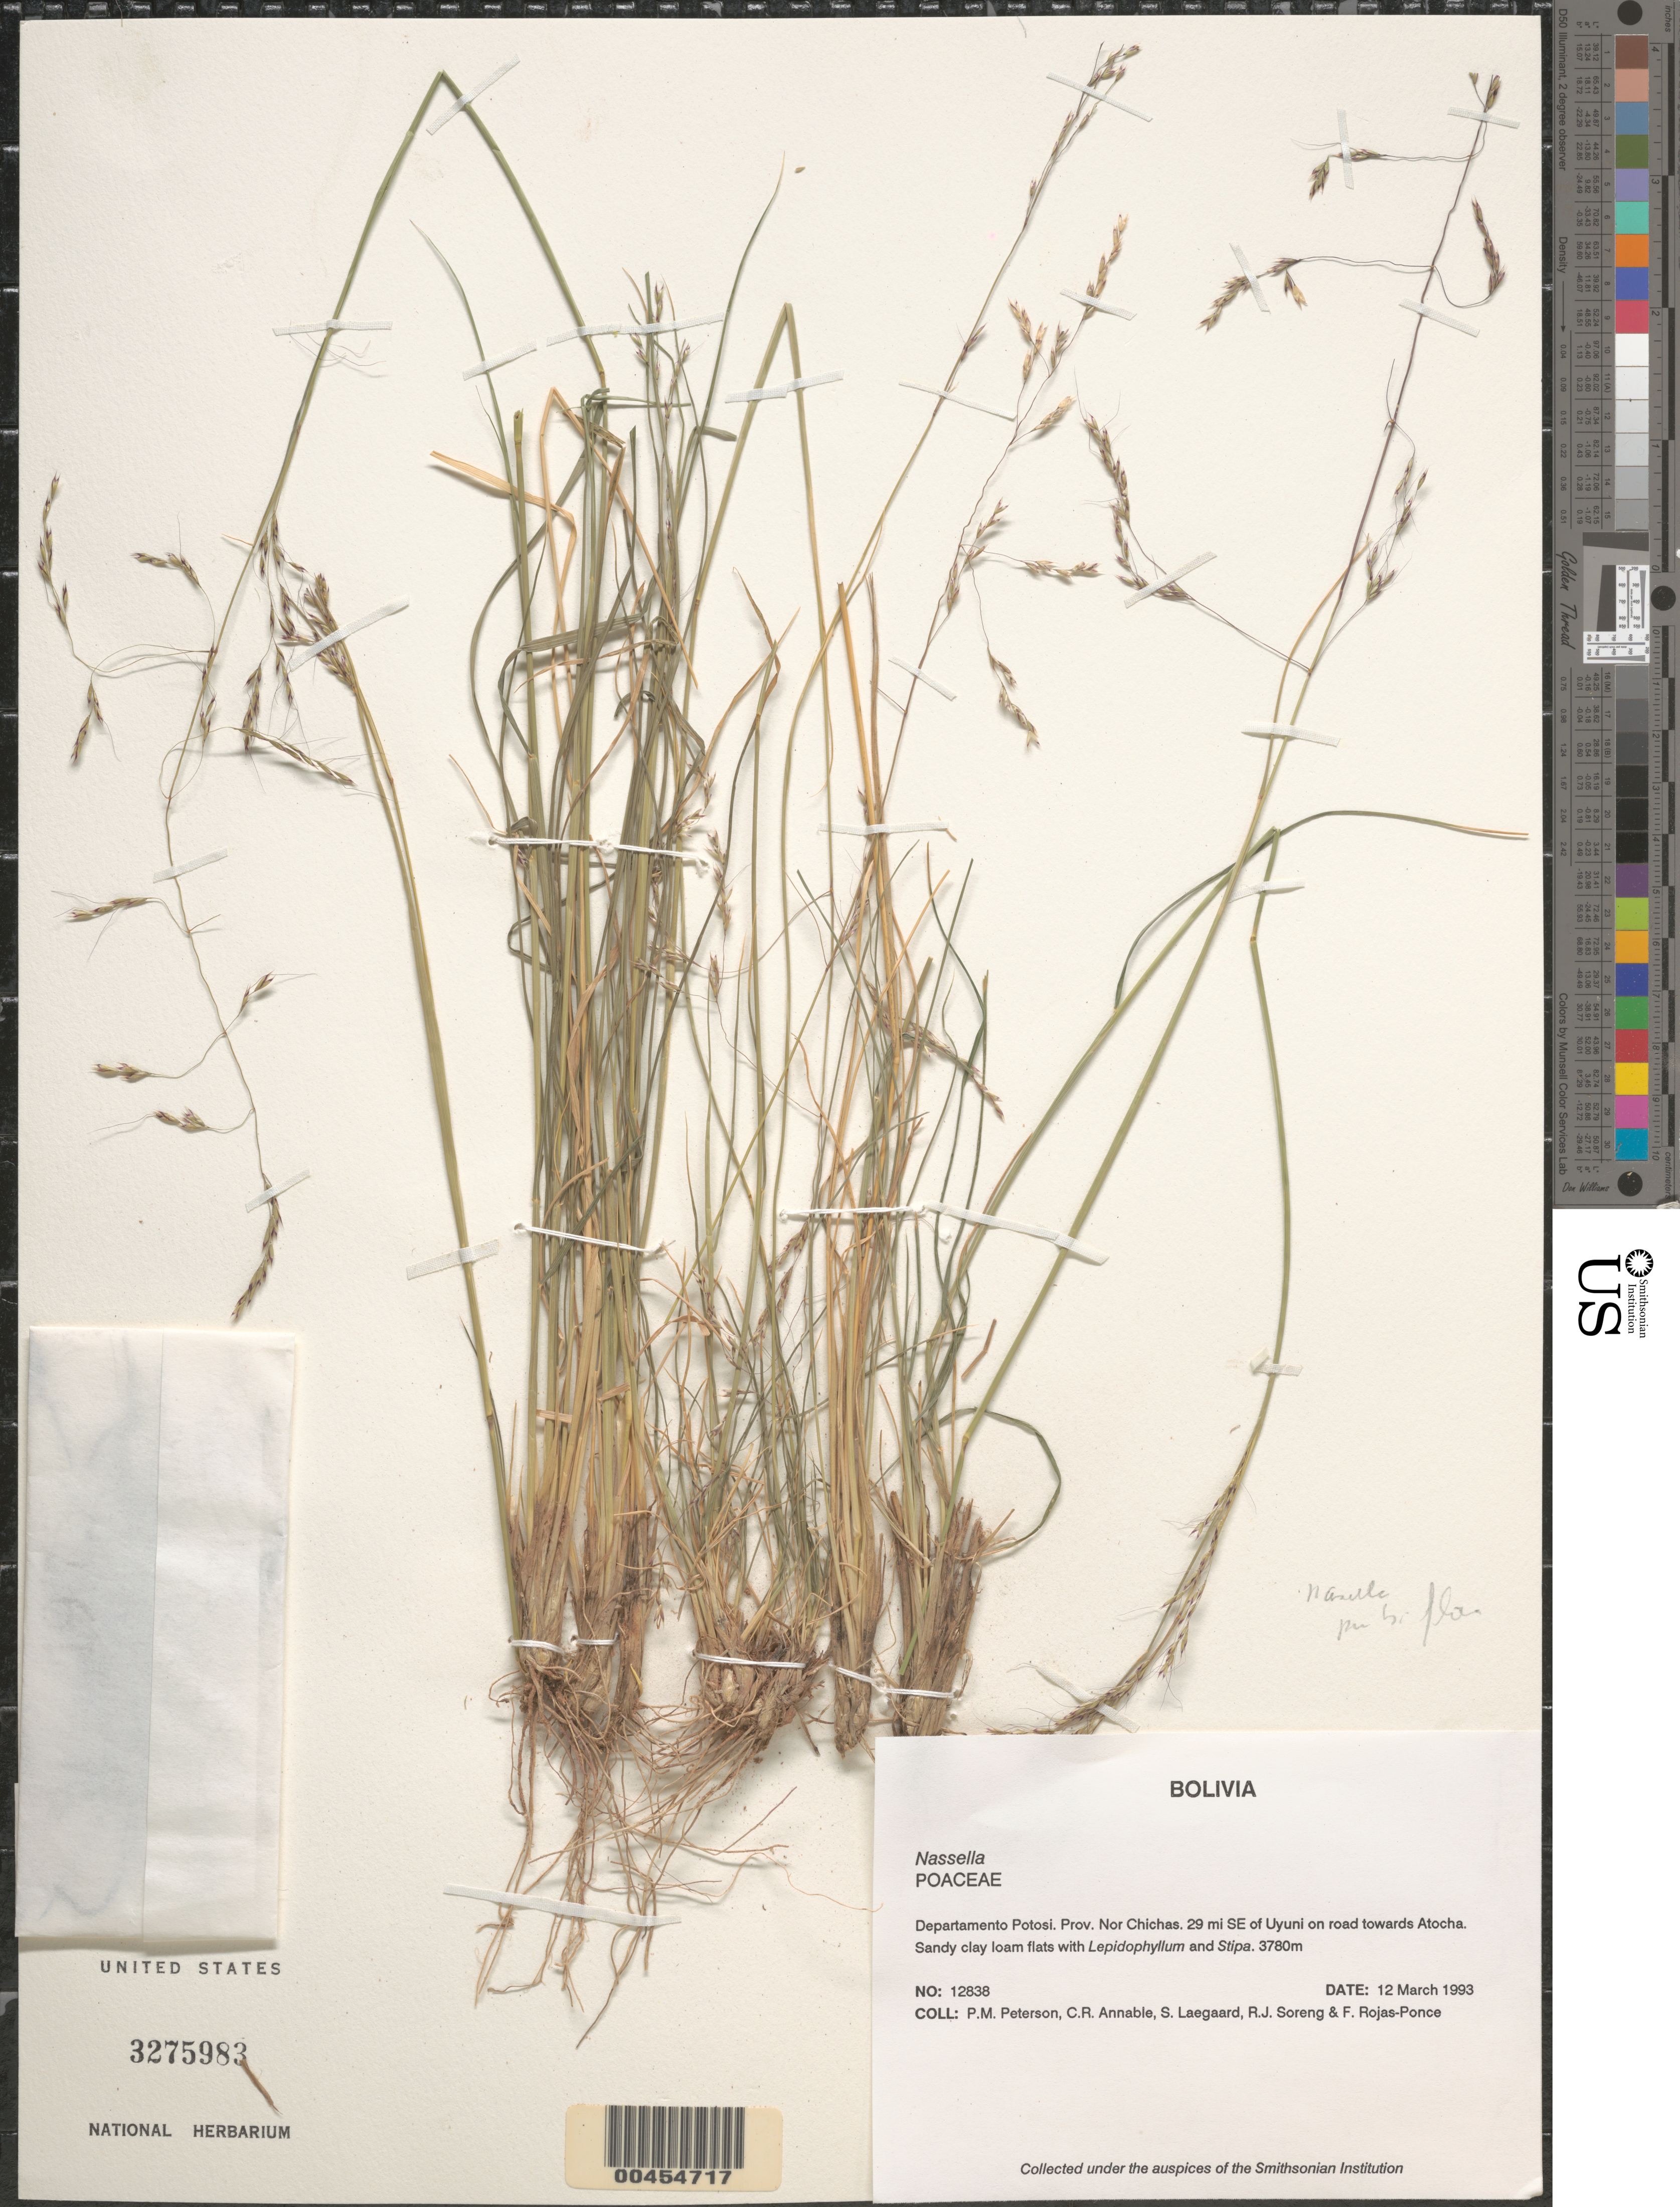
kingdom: Plantae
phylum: Tracheophyta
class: Liliopsida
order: Poales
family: Poaceae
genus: Nassella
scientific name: Nassella sp.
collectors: P. M. Peterson, C. R. Annable, S. Lægaard, R. J. Soreng & F. Rojas-Ponce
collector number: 12838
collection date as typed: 12 Mar 1993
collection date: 1993-03-12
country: Bolivia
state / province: Potosí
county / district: Nor Chichas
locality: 29 mi SE of Uyuni on road towards Atocha.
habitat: Sandy clay loam flats with Lepidophyllum and Stipa.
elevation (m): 3780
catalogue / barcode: US 3275983